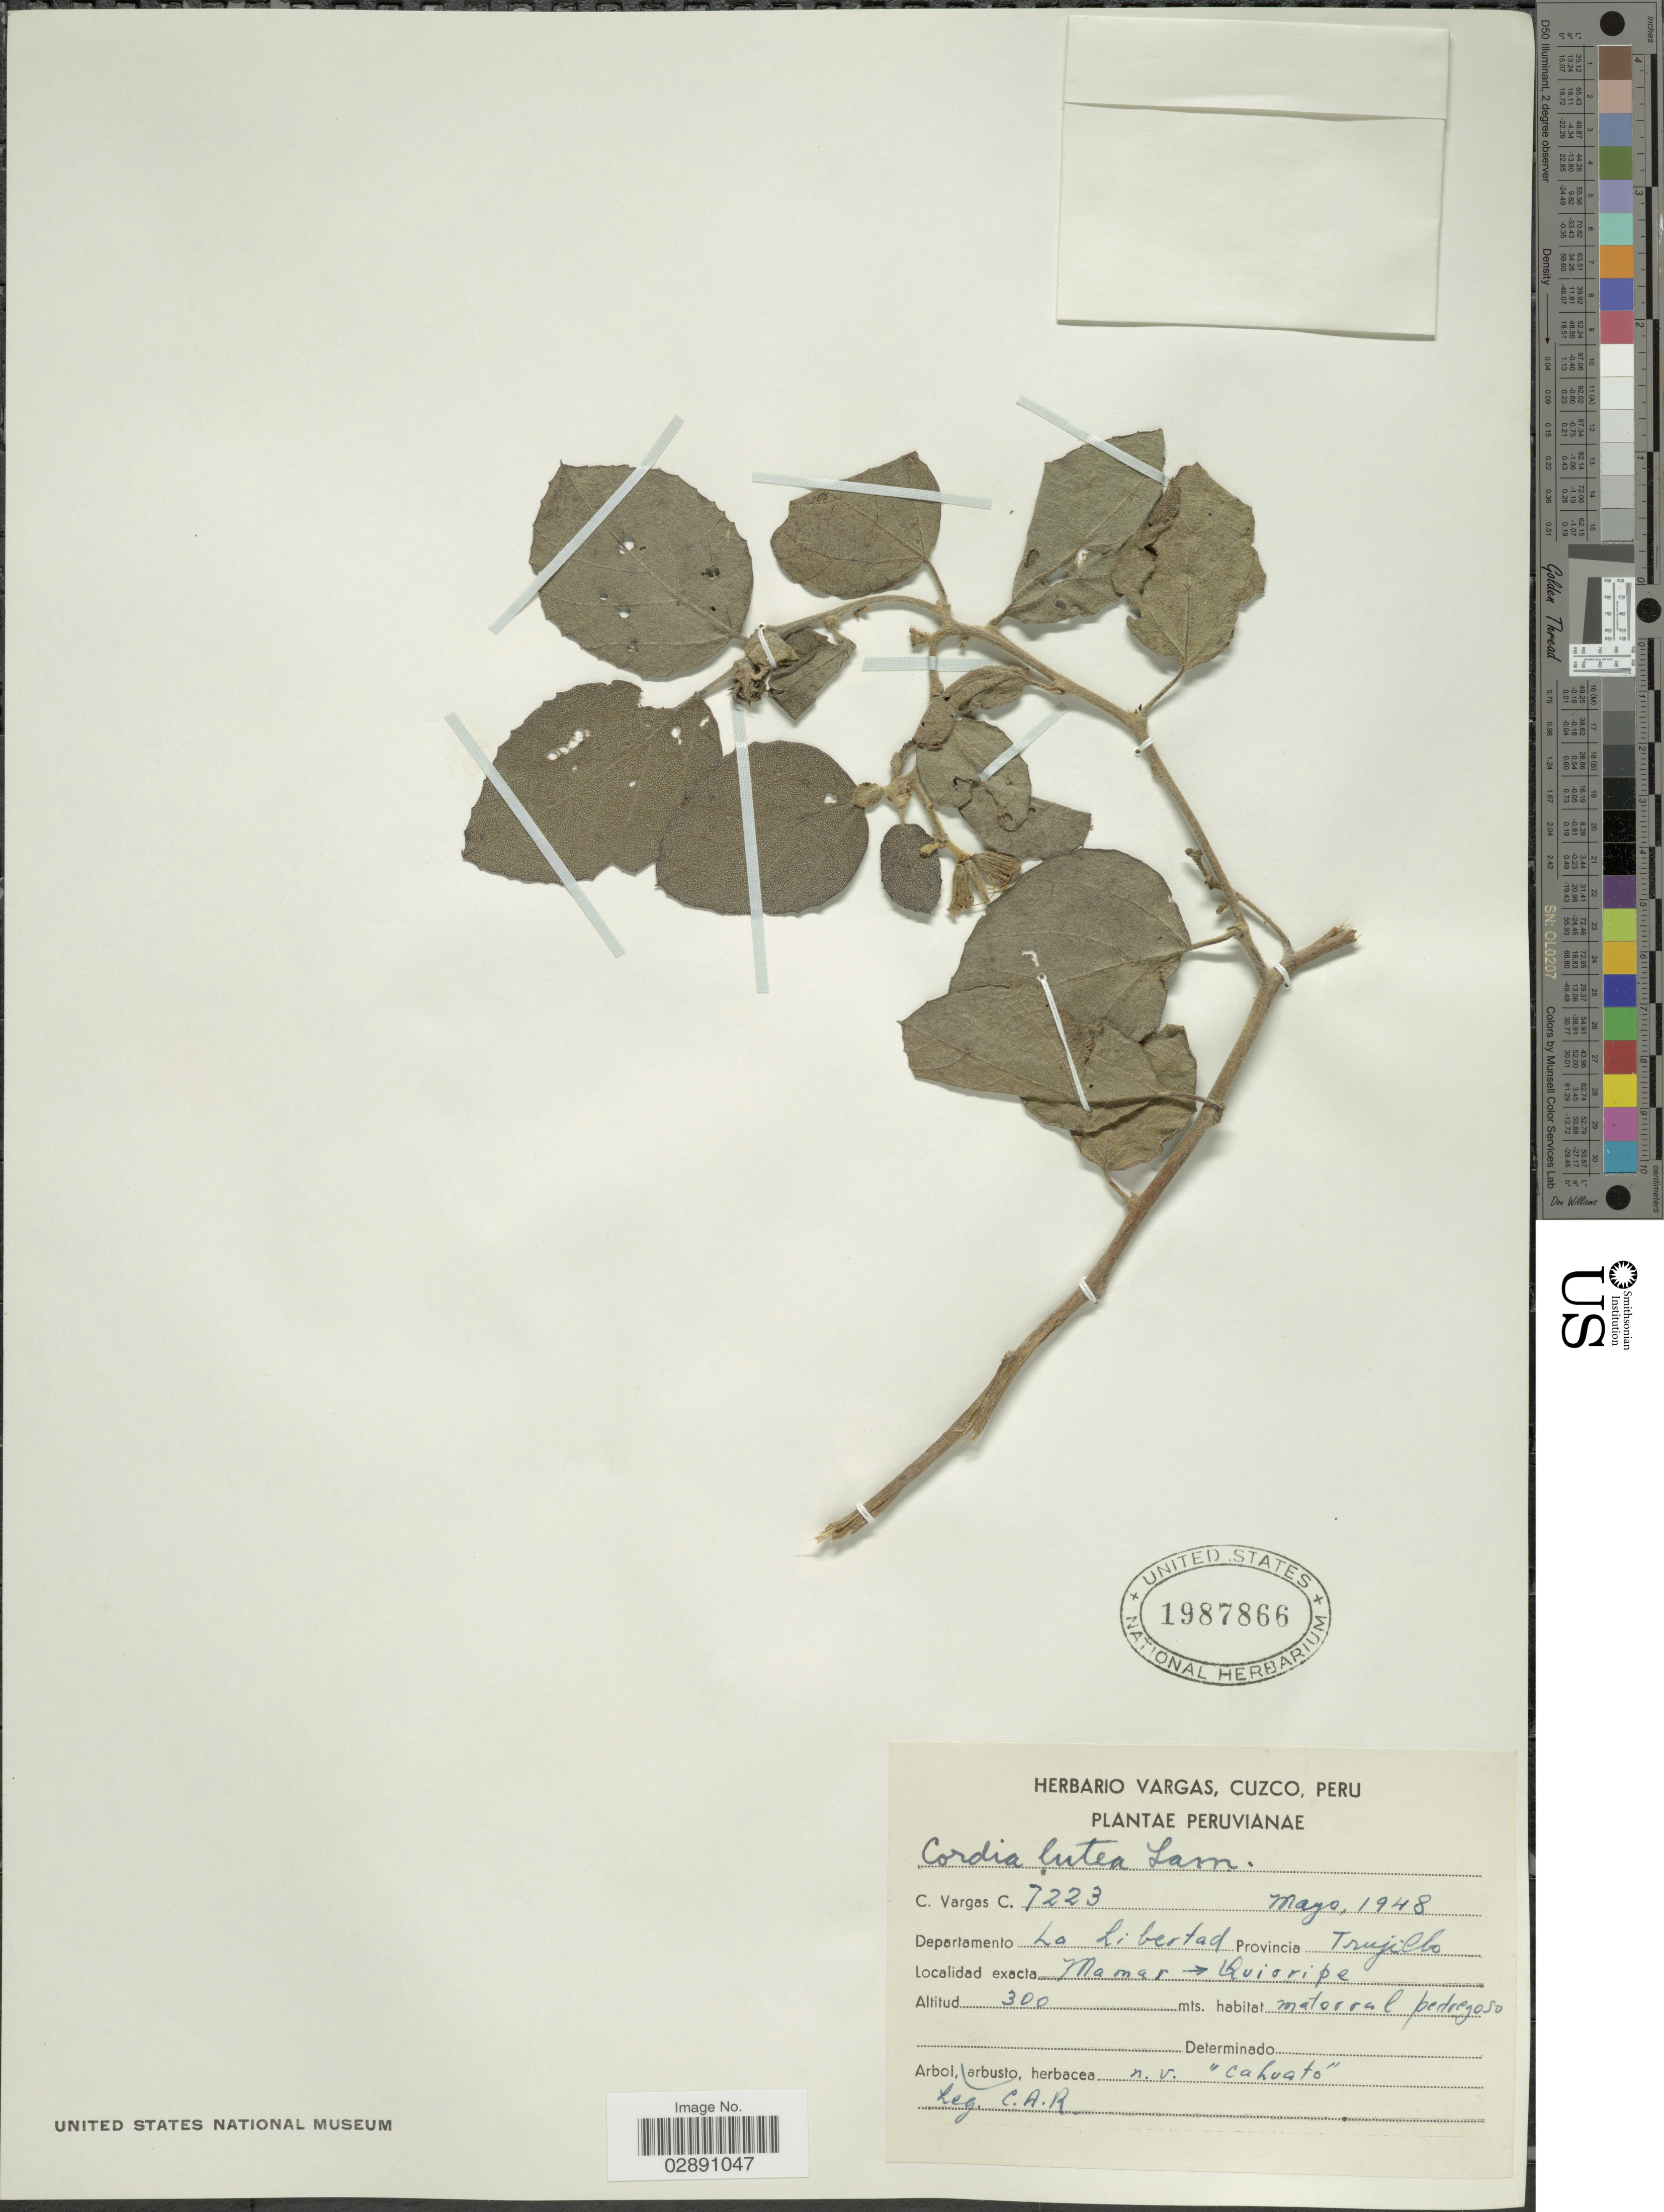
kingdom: Plantae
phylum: Tracheophyta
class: Magnoliopsida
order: Boraginales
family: Cordiaceae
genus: Cordia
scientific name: Cordia lutea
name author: Lam.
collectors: C. Vargas Calderón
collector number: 7223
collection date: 1948-05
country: Peru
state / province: La Libertad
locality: Departamento La Libertad. Provincia Trujillo. Mamar-Quirripe.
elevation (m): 300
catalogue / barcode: US 1987866